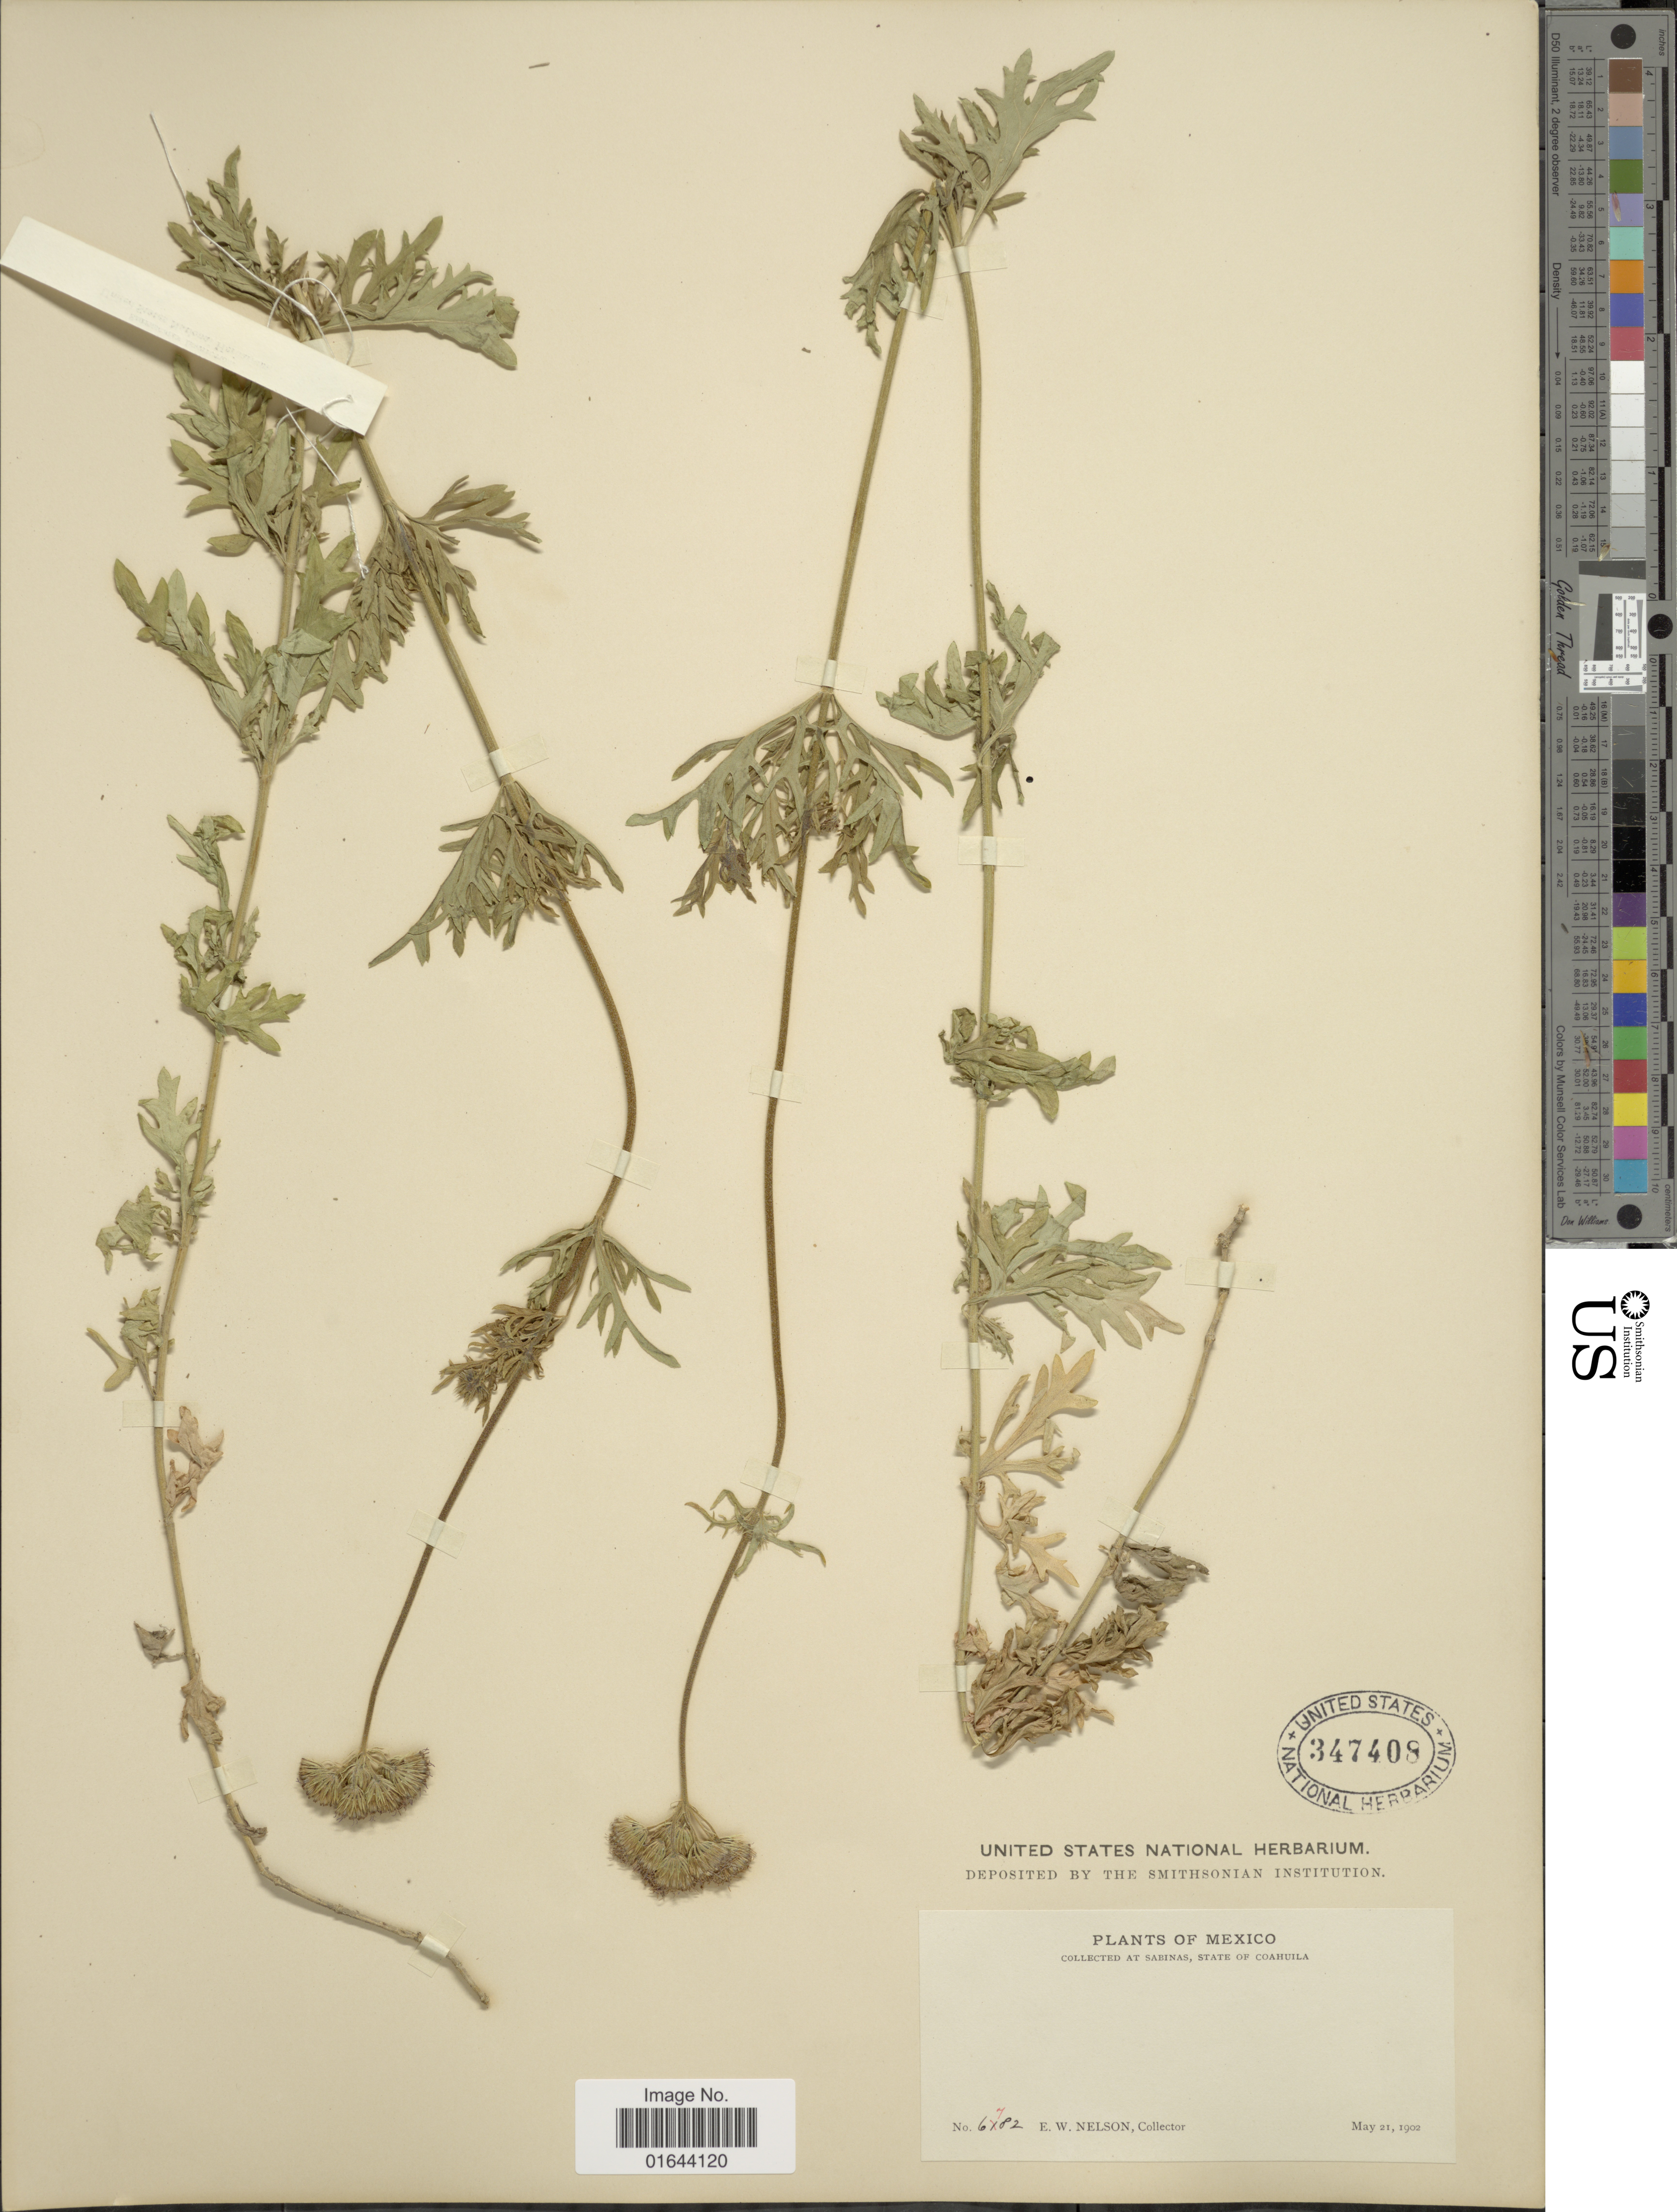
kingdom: Plantae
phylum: Tracheophyta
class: Magnoliopsida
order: Asterales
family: Asteraceae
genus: Conoclinium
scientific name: Conoclinium greggii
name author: (A. Gray) Small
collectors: E. W. Nelson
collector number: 6782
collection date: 1902-05-21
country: Mexico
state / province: Coahuila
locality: Mexico, At Sabinas, State of Coahuila.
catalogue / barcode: US 347408